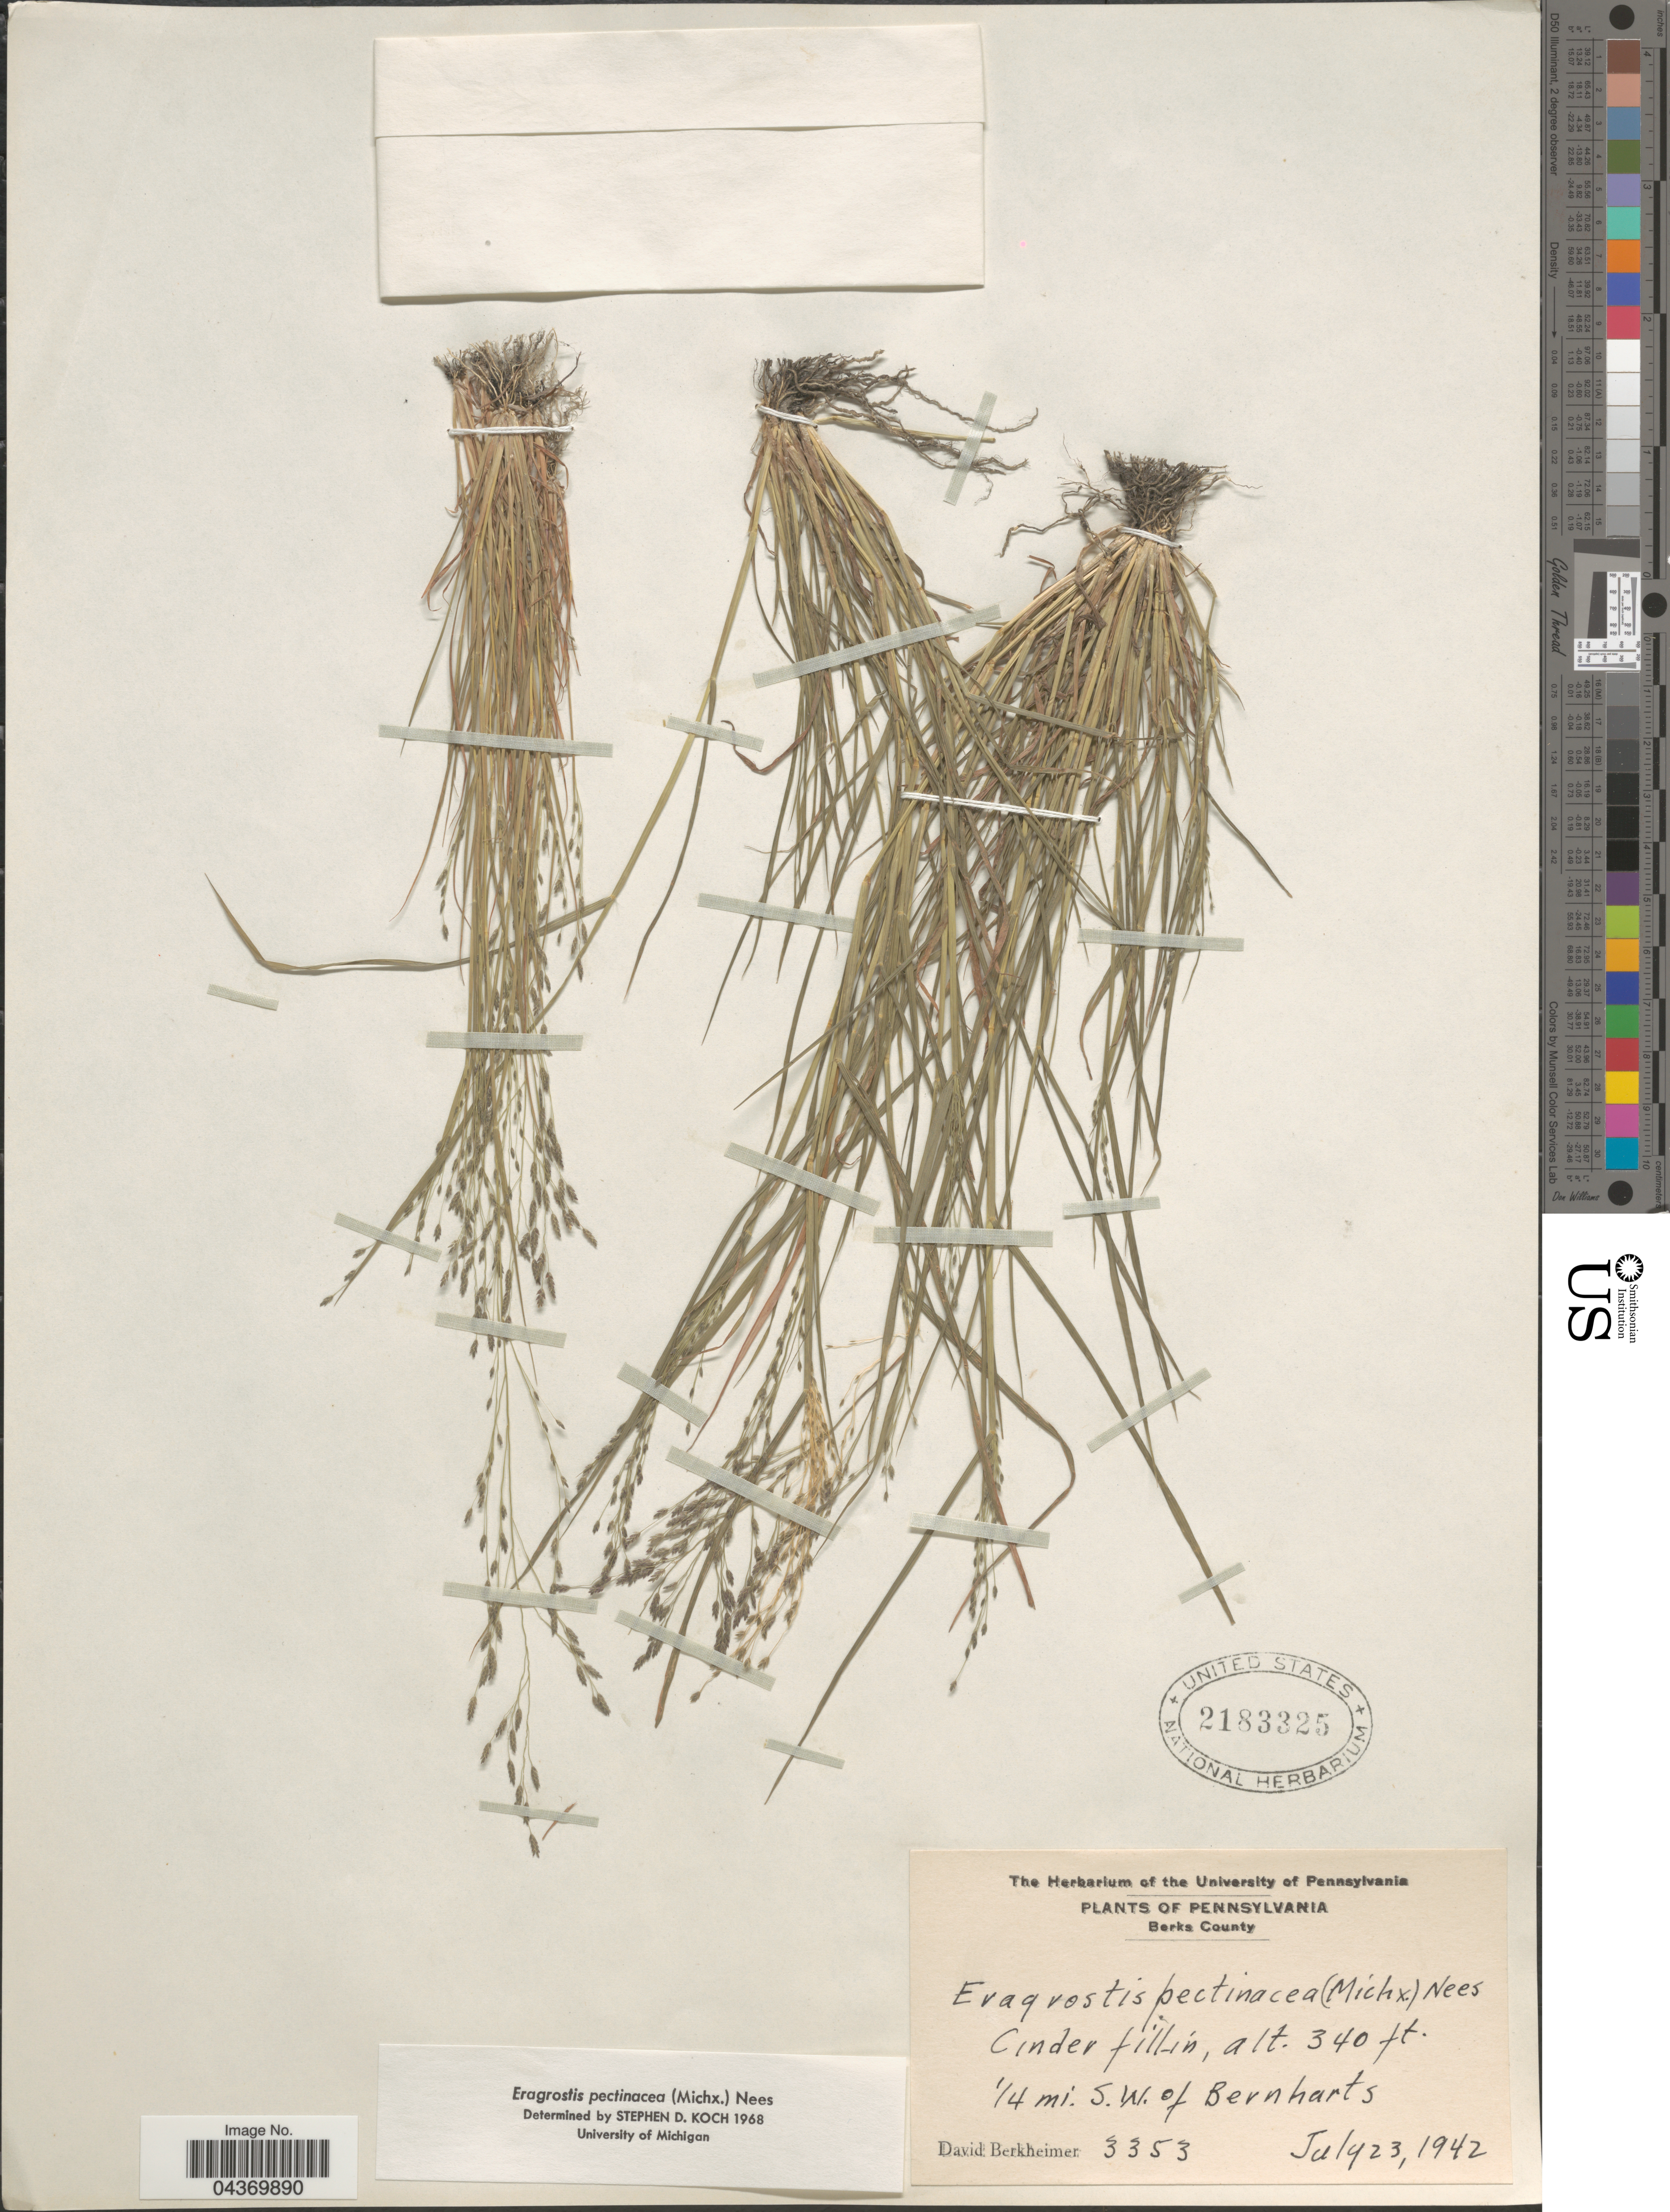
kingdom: Plantae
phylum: Tracheophyta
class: Liliopsida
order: Poales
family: Poaceae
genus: Eragrostis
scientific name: Eragrostis pectinacea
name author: (Michx.) Nees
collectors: D. Berkheimer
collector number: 3353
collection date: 1942-07-23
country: United States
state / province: Pennsylvania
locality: Berks County. ¼ mi. S.W. of Bernharts.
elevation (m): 104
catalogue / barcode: US 2183325